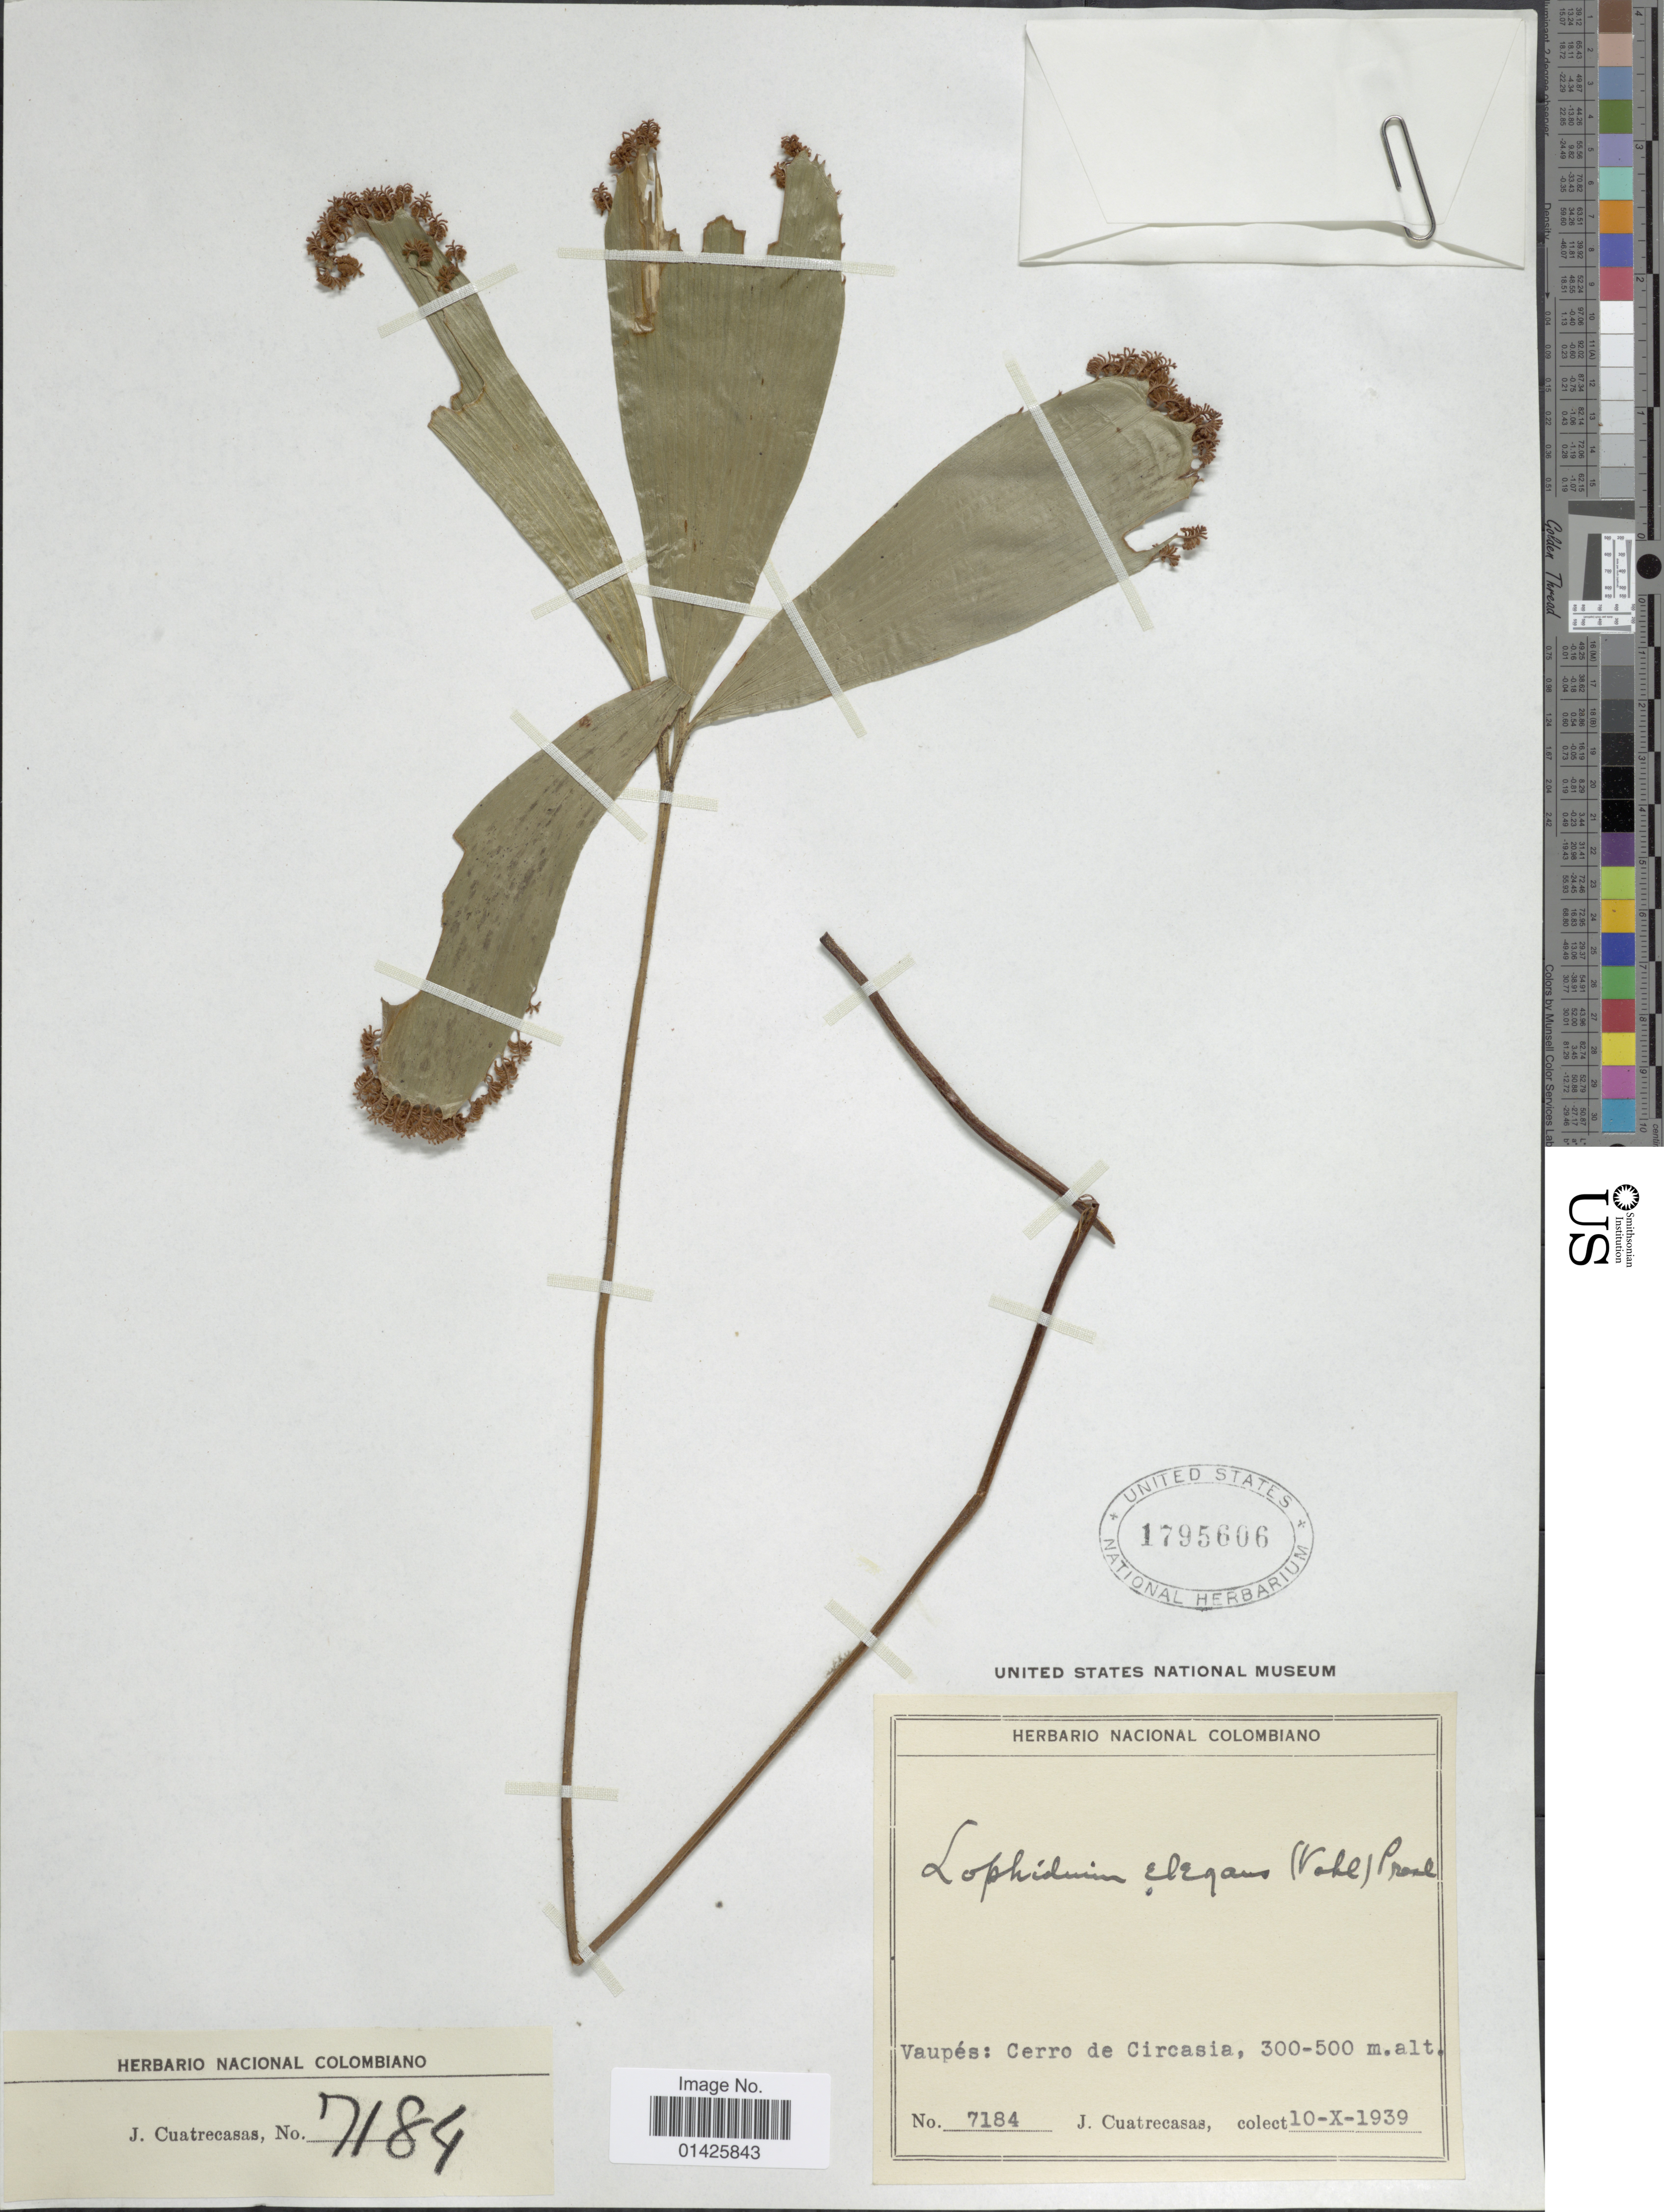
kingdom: Plantae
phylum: Tracheophyta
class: Polypodiopsida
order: Schizaeales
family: Schizaeaceae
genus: Schizaea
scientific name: Schizaea elegans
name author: (Vahl) Sw.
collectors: J. Cuatrecasas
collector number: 7184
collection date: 1939-10-10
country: Colombia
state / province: Vaupés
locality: Cerro de Circasia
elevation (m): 300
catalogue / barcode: US 1795606